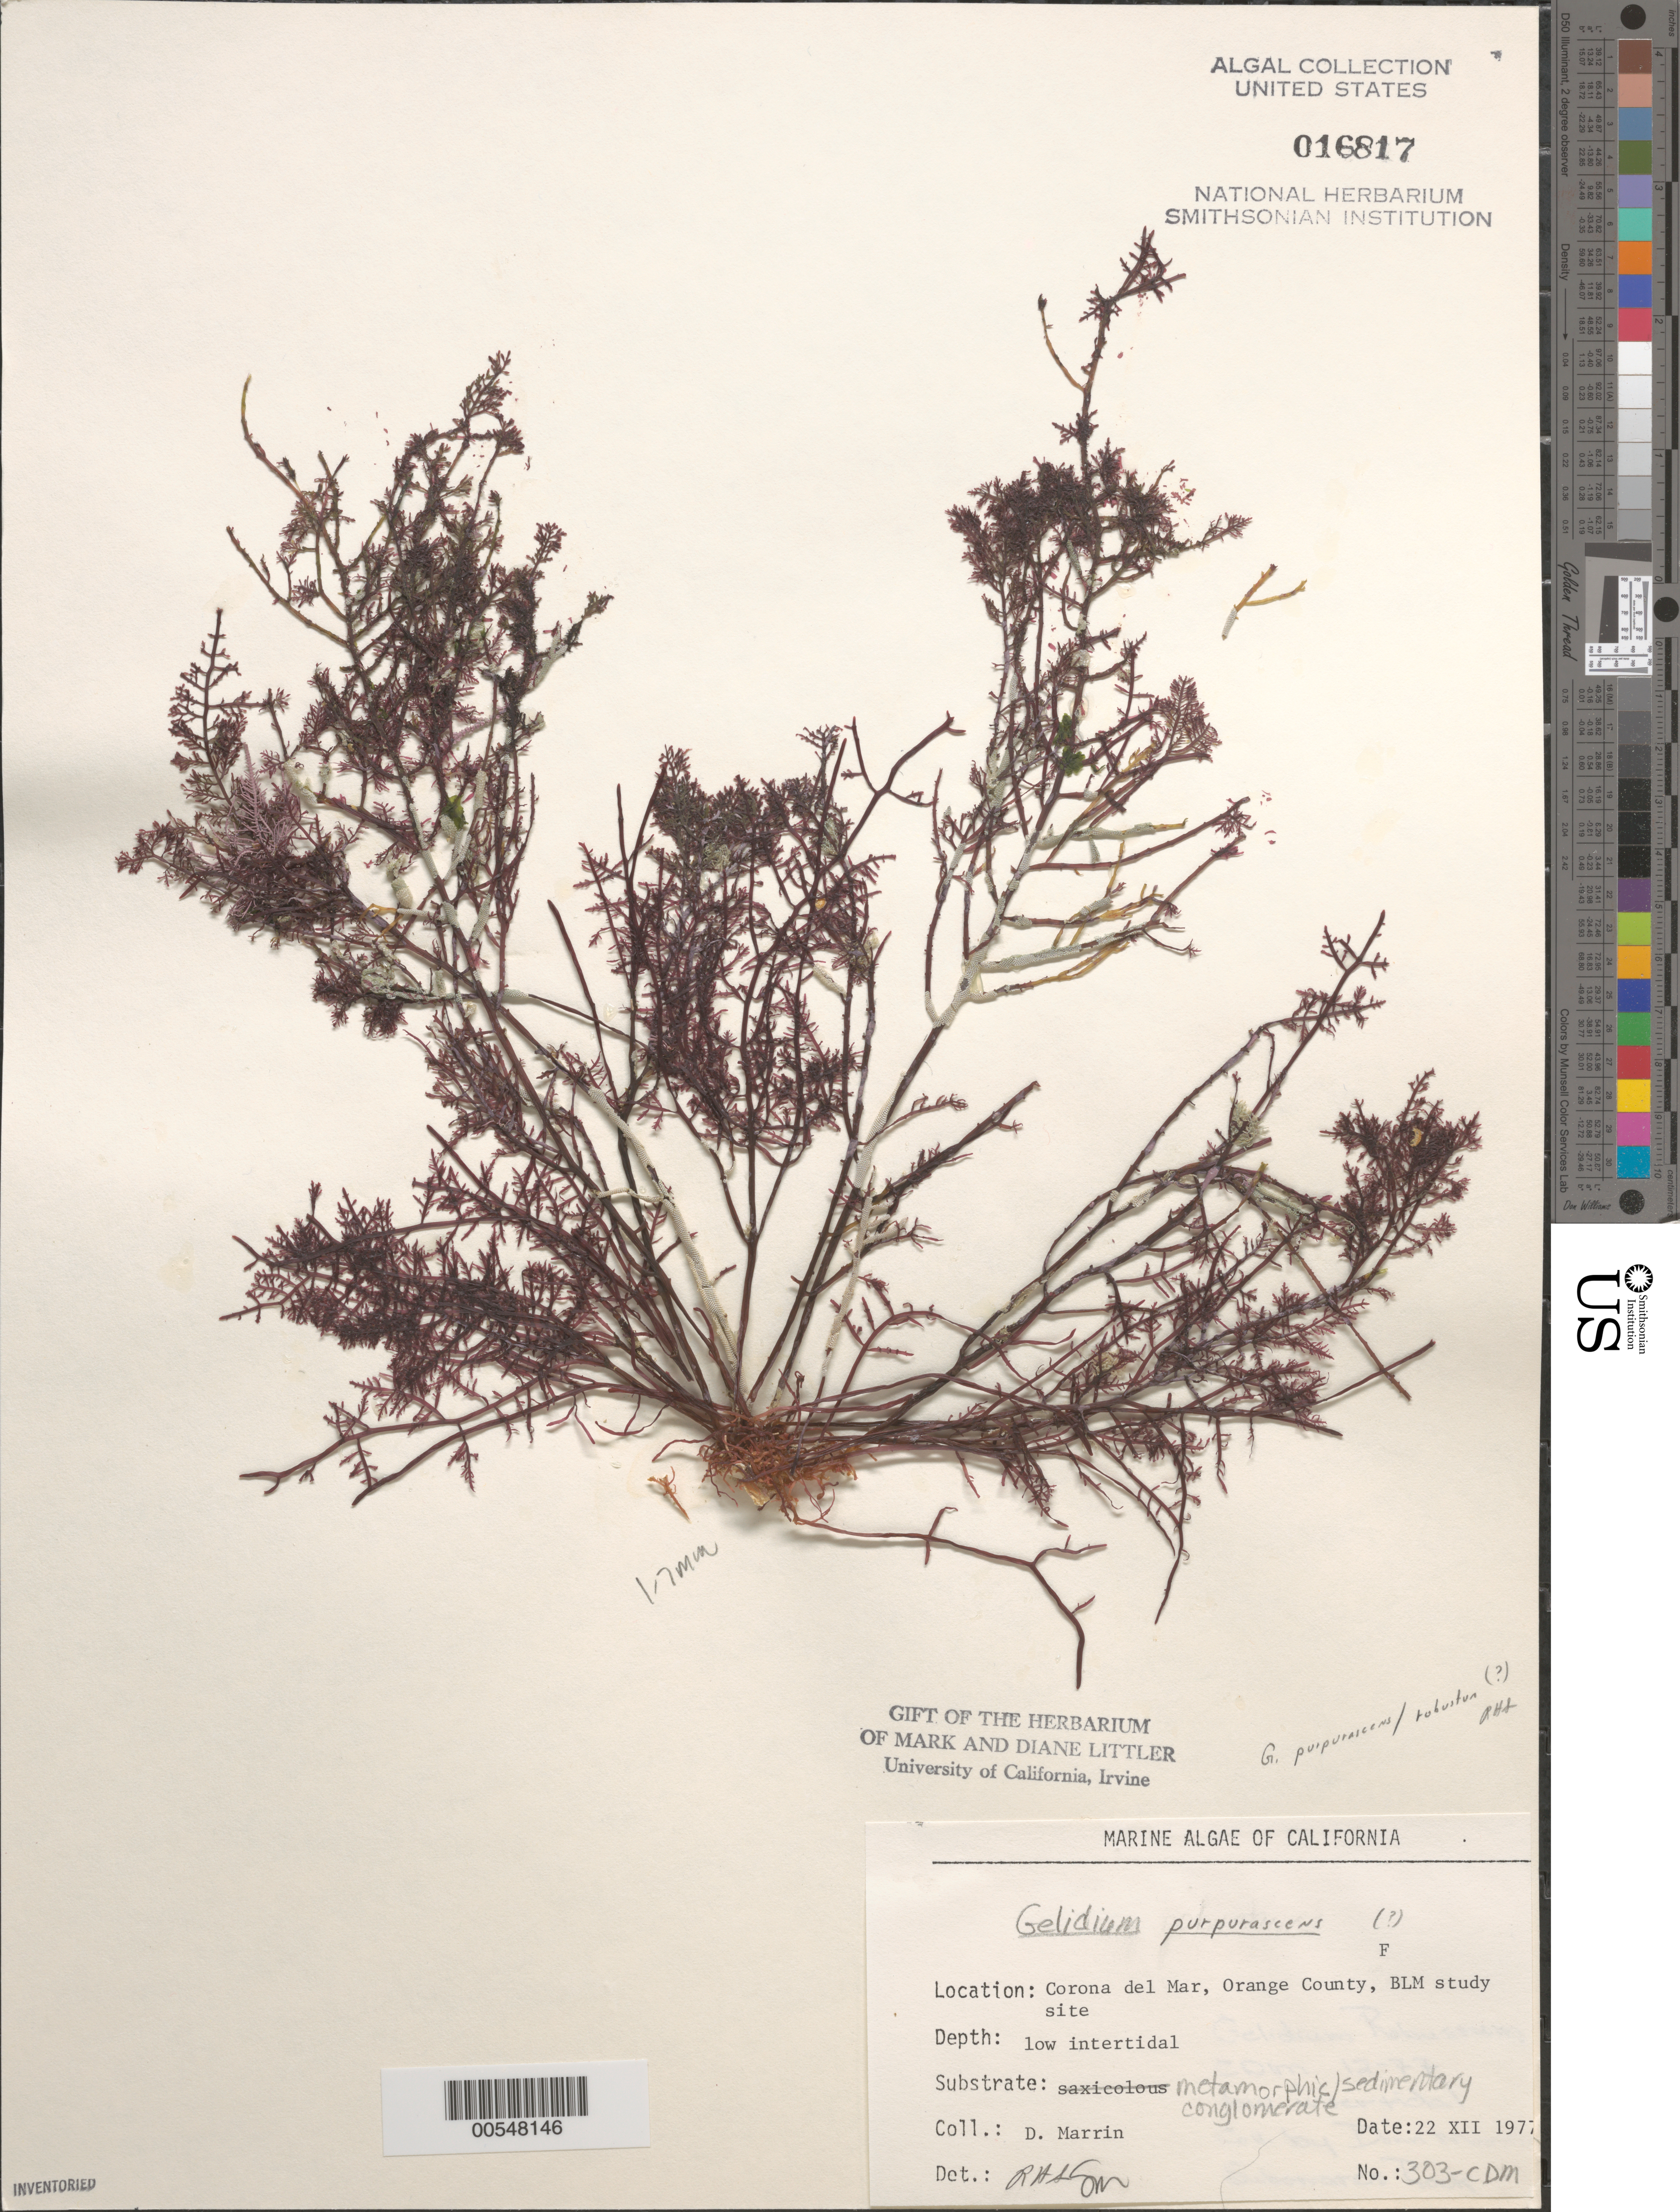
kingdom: Plantae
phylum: Rhodophyta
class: Florideophyceae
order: Gelidiales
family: Gelidiaceae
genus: Gelidium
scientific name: Gelidium purpurascens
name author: N.L. Gardner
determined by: Sims, Robert H.; Murray, S. N.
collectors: D. Marrin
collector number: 303-cdm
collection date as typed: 22 Dec 1977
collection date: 1977-12-22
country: United States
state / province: California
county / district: Orange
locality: Corona del Mar, mouth of Morning Canyon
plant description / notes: BLM-SOCALBIGHT Rocky Intertidal Survey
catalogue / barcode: US 16817